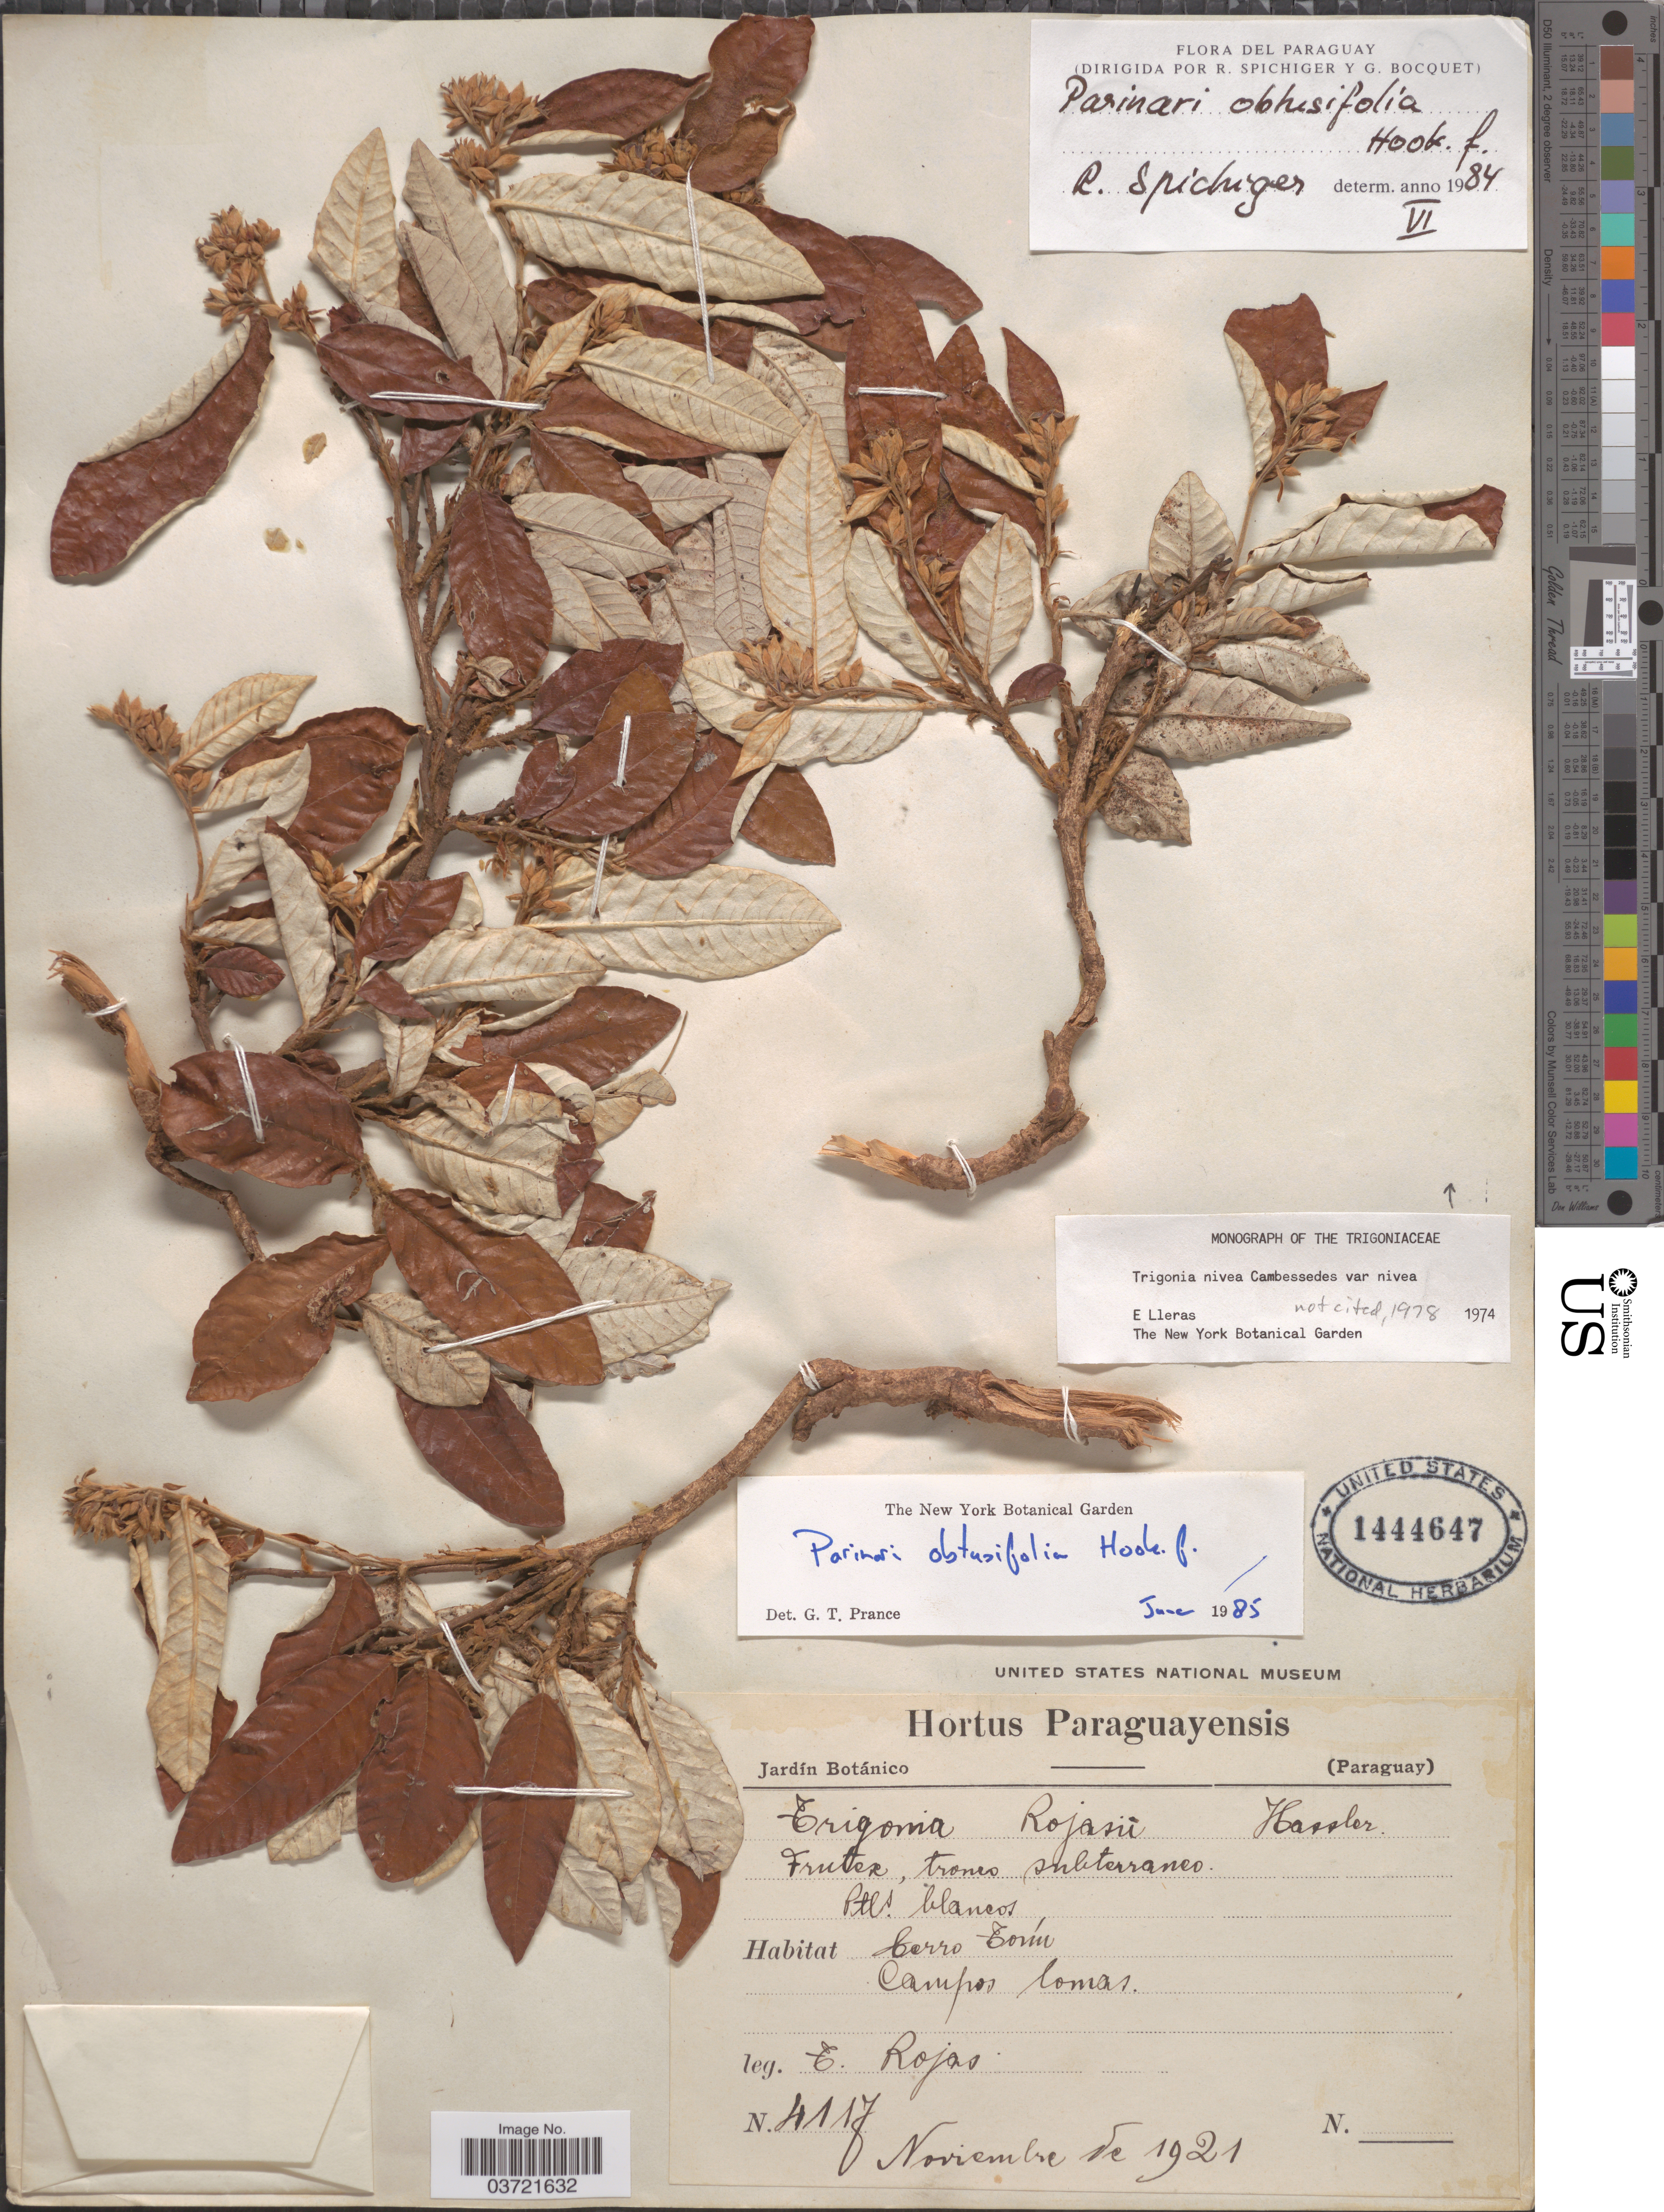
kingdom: Plantae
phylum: Tracheophyta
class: Magnoliopsida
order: Malpighiales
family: Chrysobalanaceae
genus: Parinari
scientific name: Parinari obtusifolia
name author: Hook. f. in Mart.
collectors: C. Rojas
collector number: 4117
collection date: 1921-11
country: Paraguay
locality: Cerro Tonú. Campos Lomas.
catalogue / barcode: US 1444647